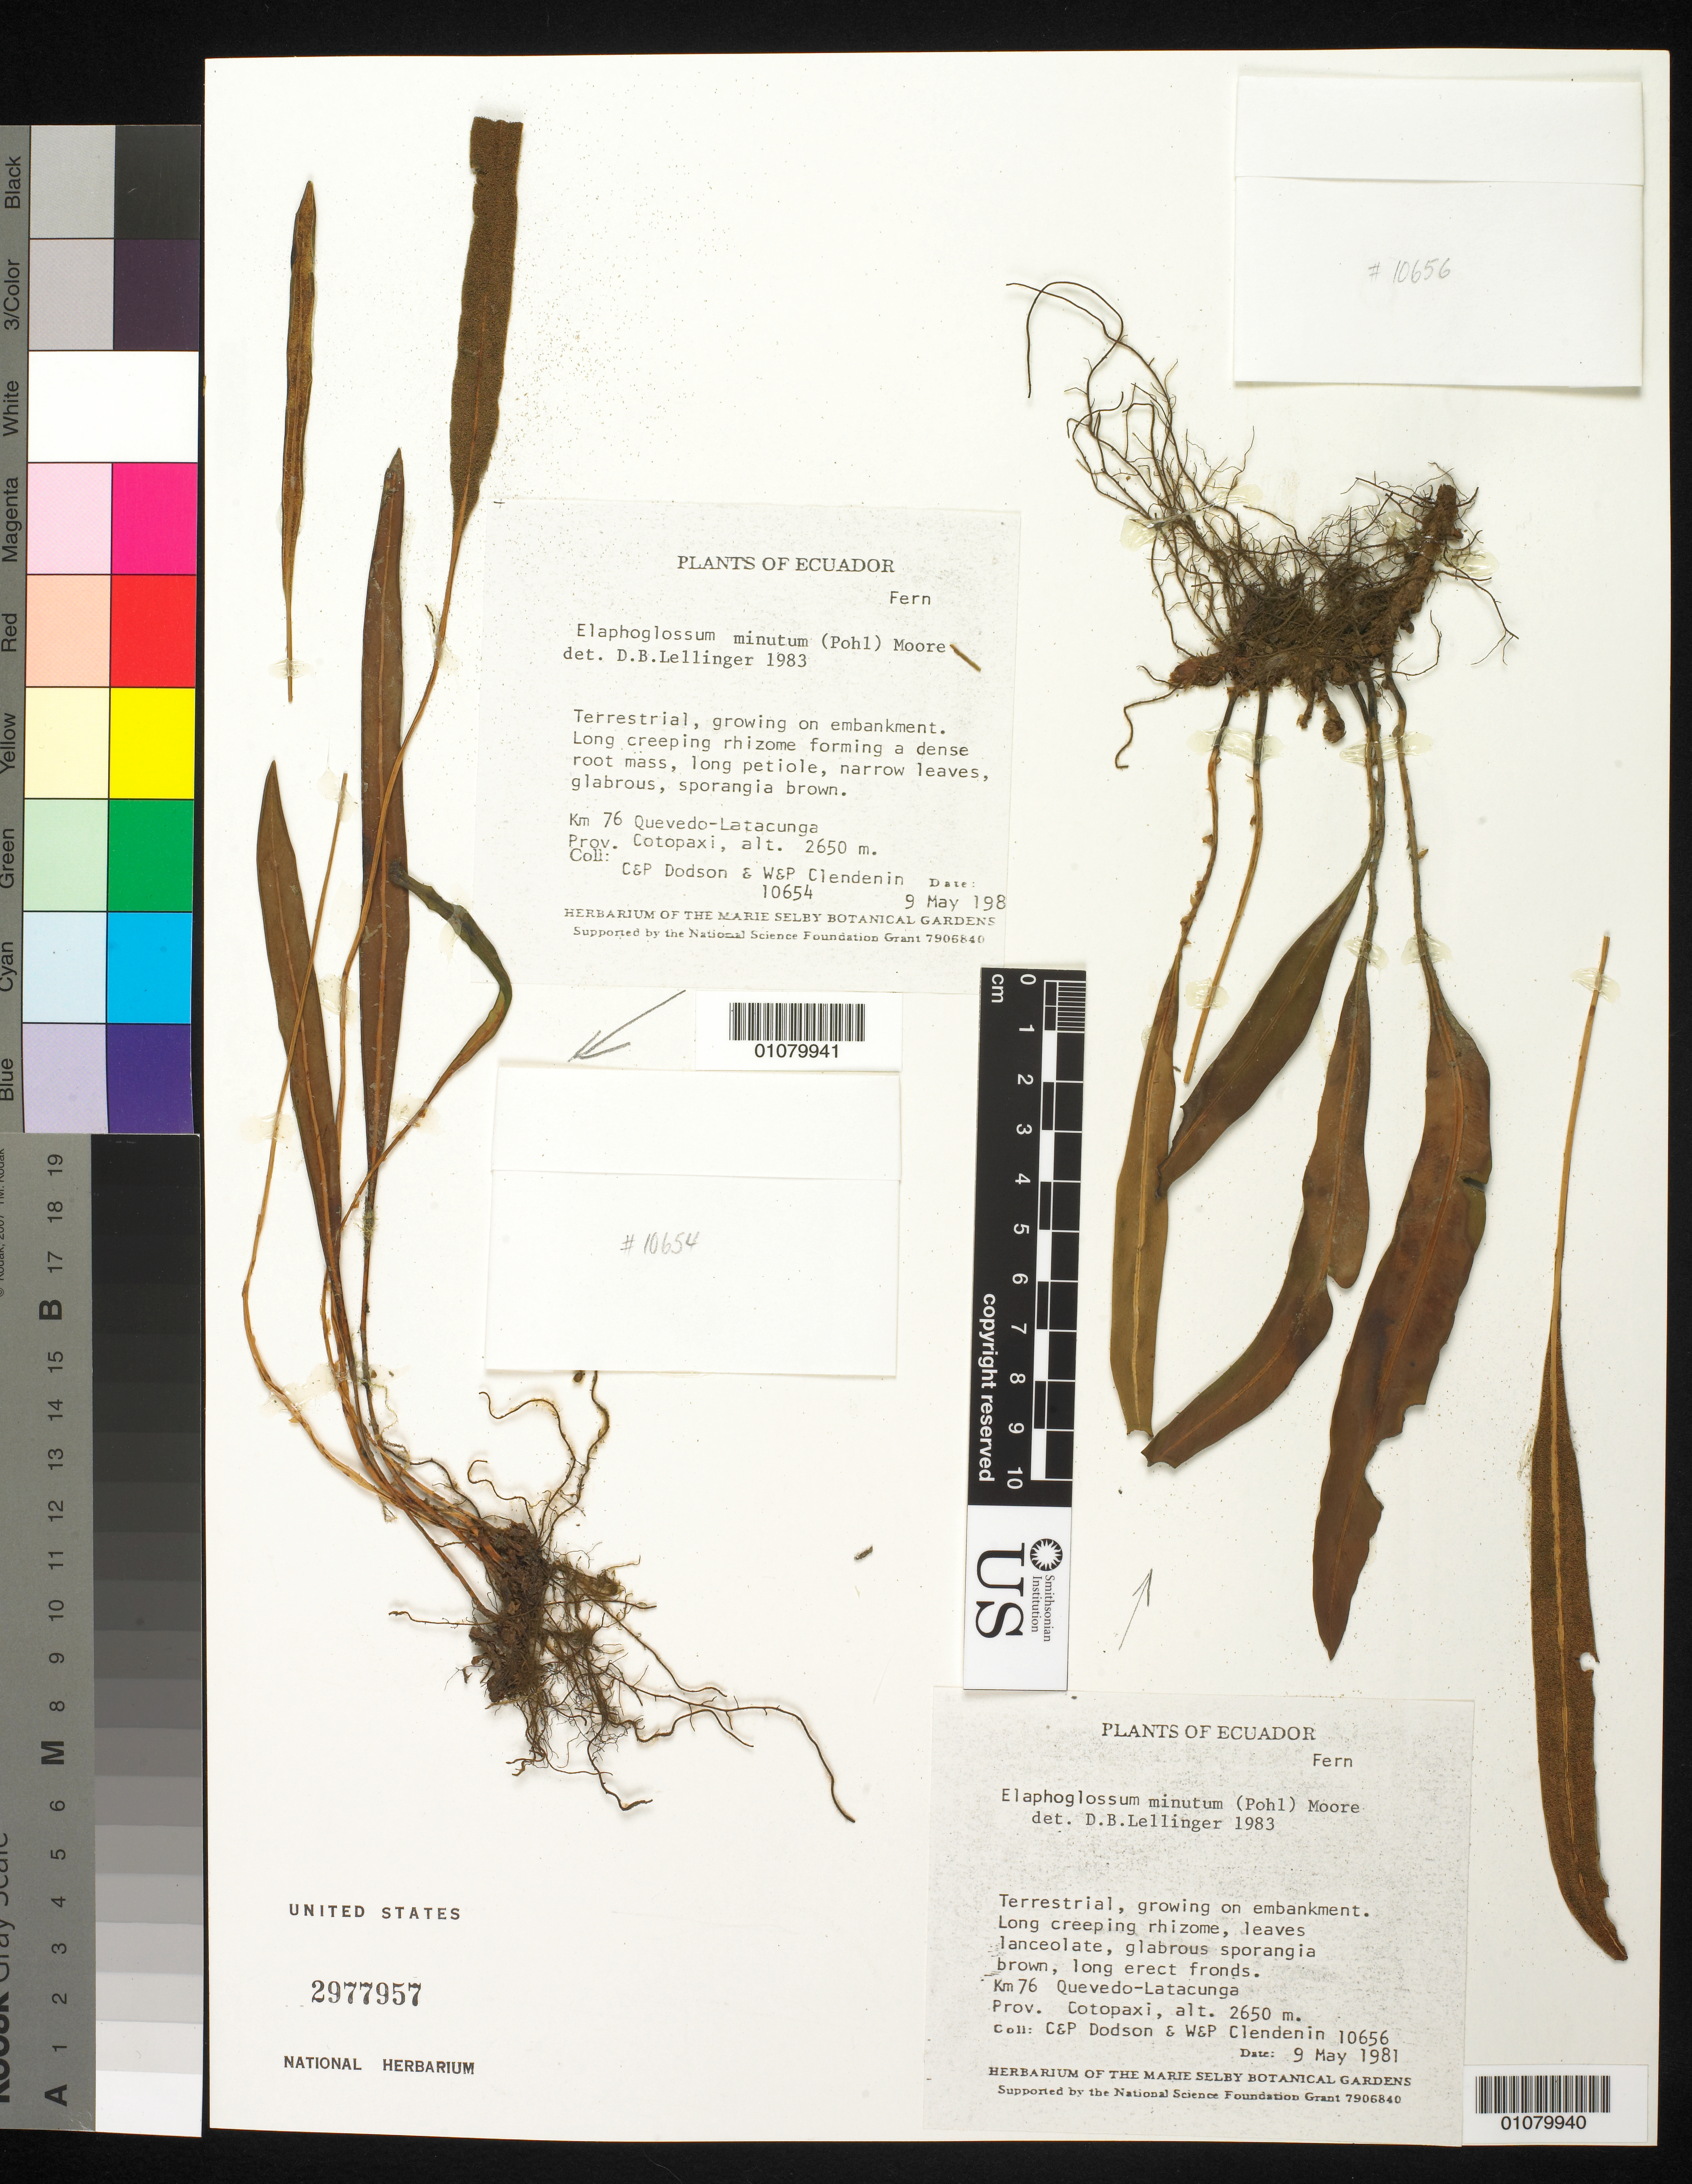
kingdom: Plantae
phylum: Tracheophyta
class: Polypodiopsida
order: Polypodiales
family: Dryopteridaceae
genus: Elaphoglossum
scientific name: Elaphoglossum minutum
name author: (Pohl ex Fée) T. Moore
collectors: C. H. Dodson, P. M. Dodson, W. Clendenin & P. Clendenin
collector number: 10656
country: Ecuador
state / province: Cotopaxi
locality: Quevedo-Latacunga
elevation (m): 2650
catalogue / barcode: US 2977957